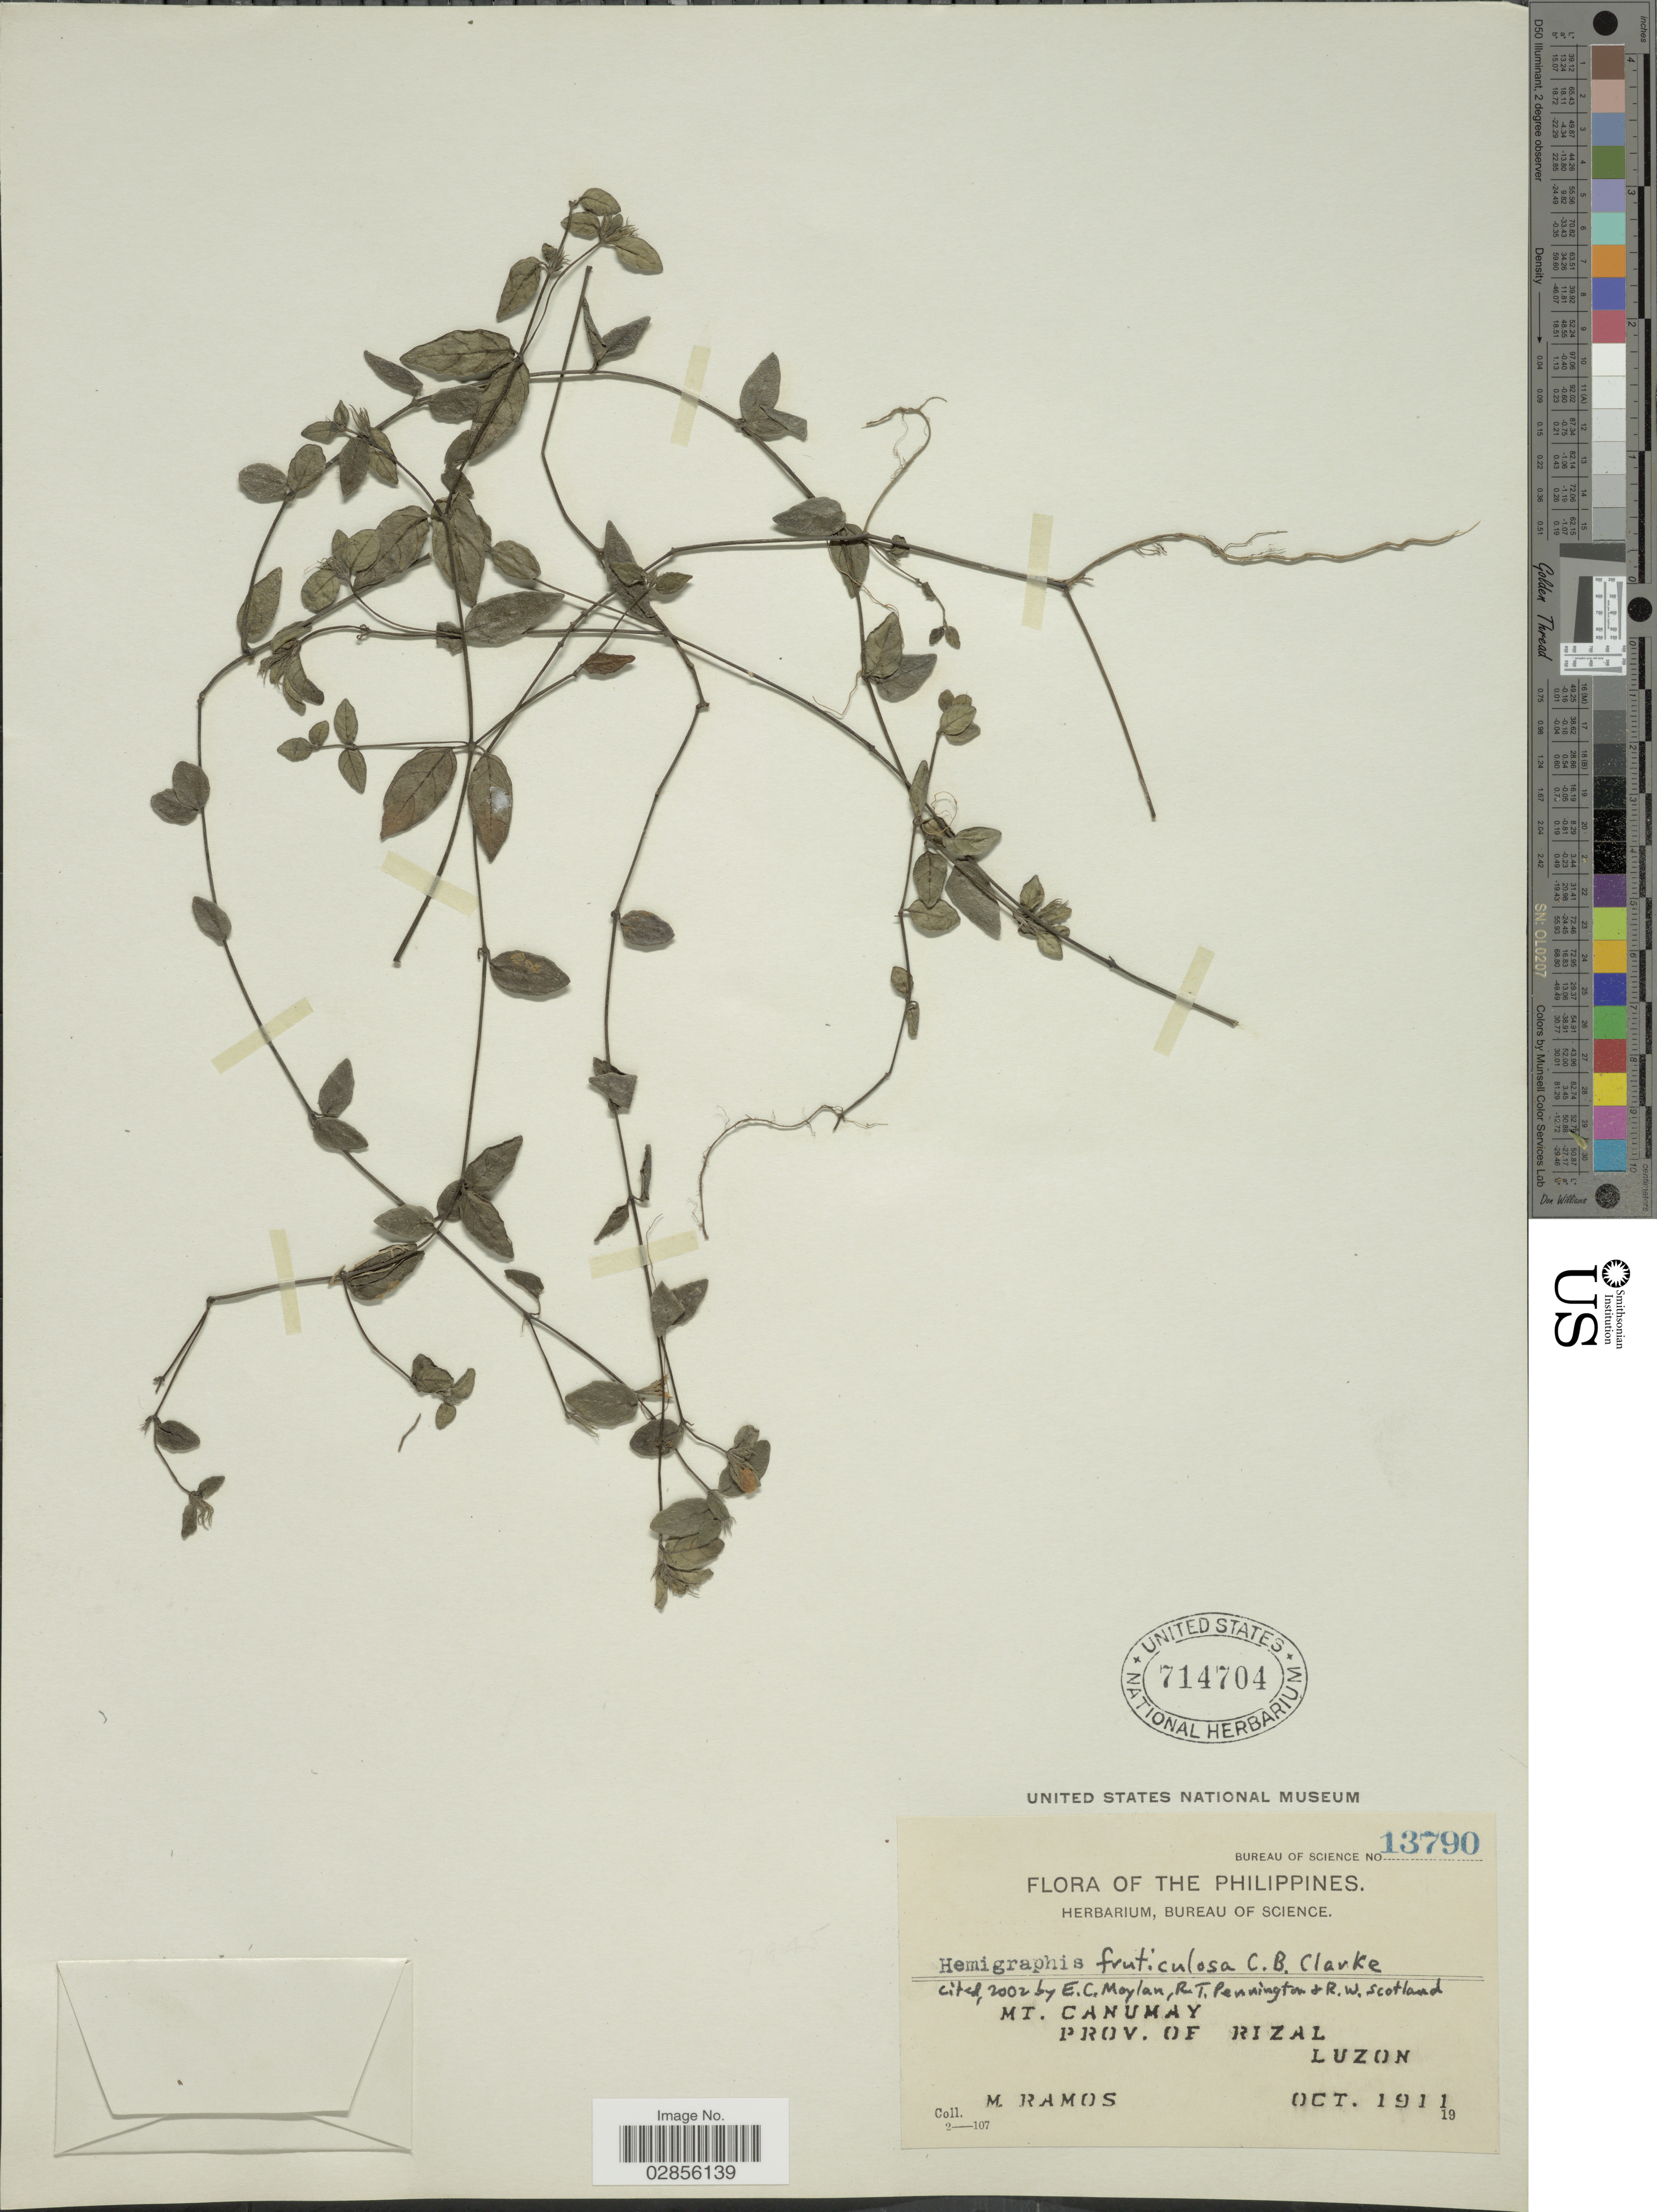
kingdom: Plantae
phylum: Tracheophyta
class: Magnoliopsida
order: Lamiales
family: Acanthaceae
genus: Hemigraphis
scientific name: Hemigraphis fruticulosa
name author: C.B. Clarke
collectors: M. Ramos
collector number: Bureau of Science 13790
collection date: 1911-10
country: Philippines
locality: Mt. Canumay. Prov. of Rizal, Luzon.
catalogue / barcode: US 714704